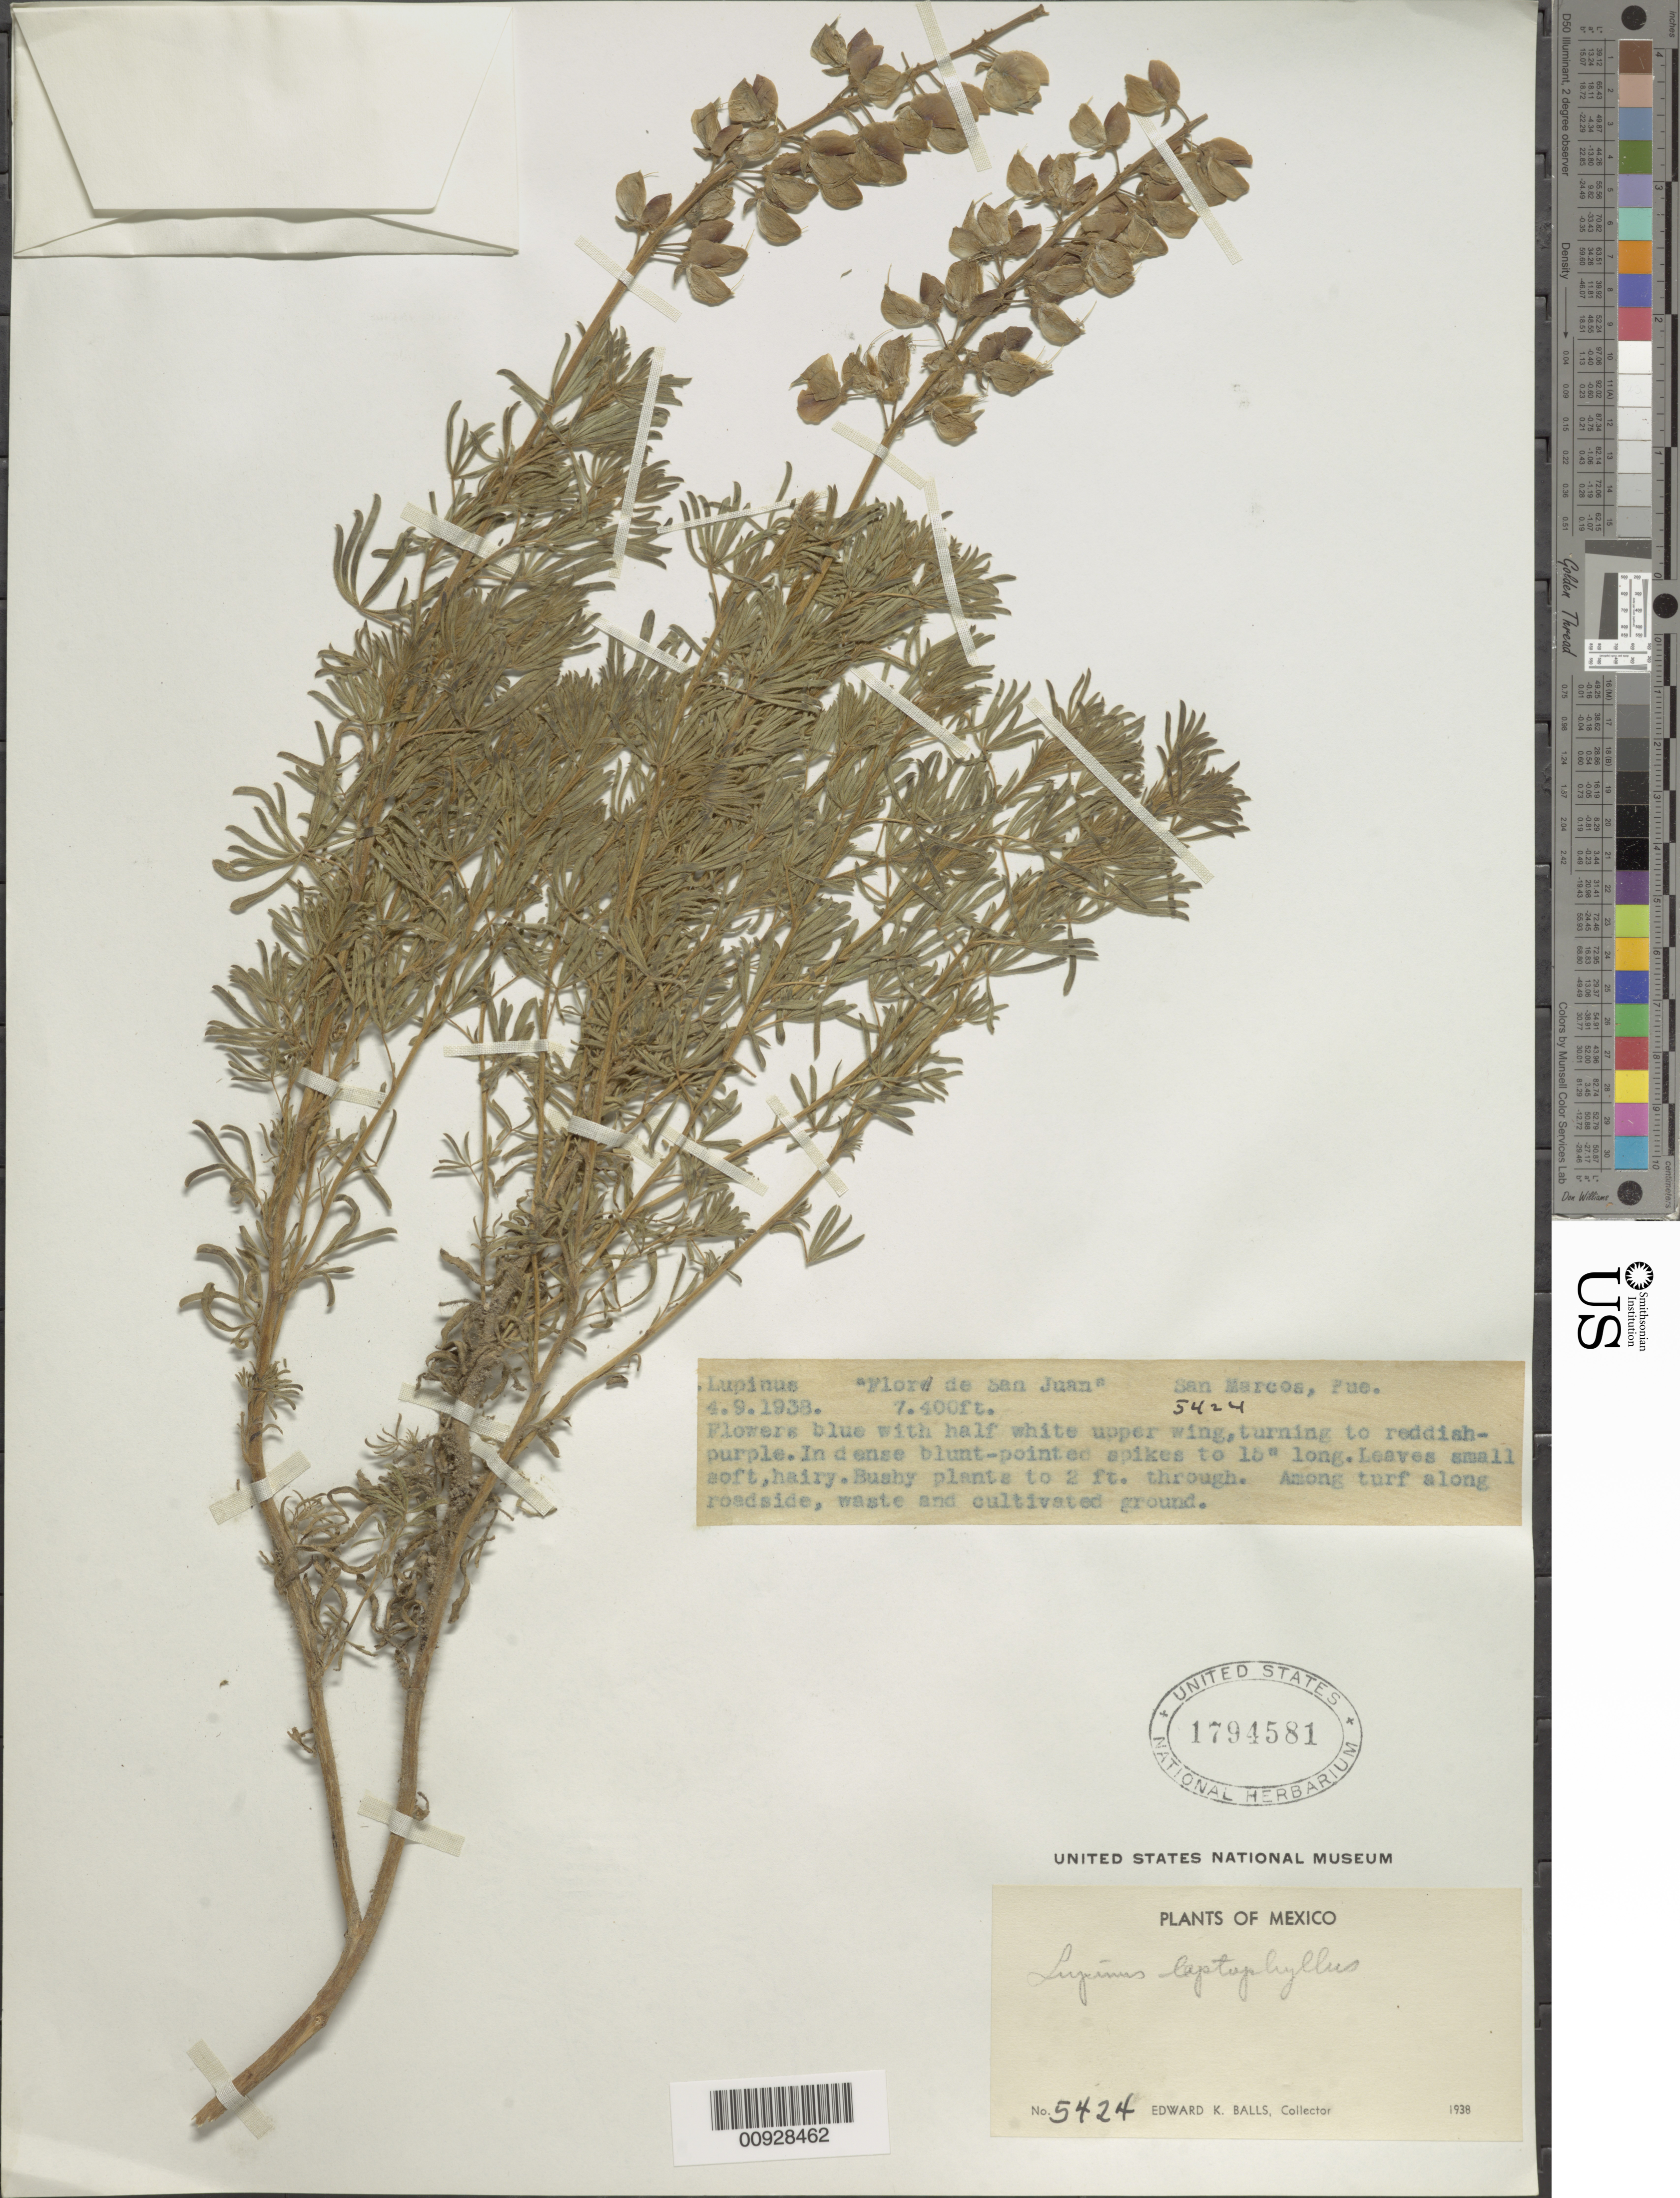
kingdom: Plantae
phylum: Tracheophyta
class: Magnoliopsida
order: Fabales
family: Fabaceae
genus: Lupinus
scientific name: Lupinus leptophyllus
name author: Cham. & Schltdl.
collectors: E. K. Balls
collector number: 5424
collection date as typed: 04 Sep 1938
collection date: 1938-09-04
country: Mexico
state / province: Puebla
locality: San Marcos, Puebla.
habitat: Among turf along roadside, waste and cultivated ground.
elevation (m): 2256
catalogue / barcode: US 1794581